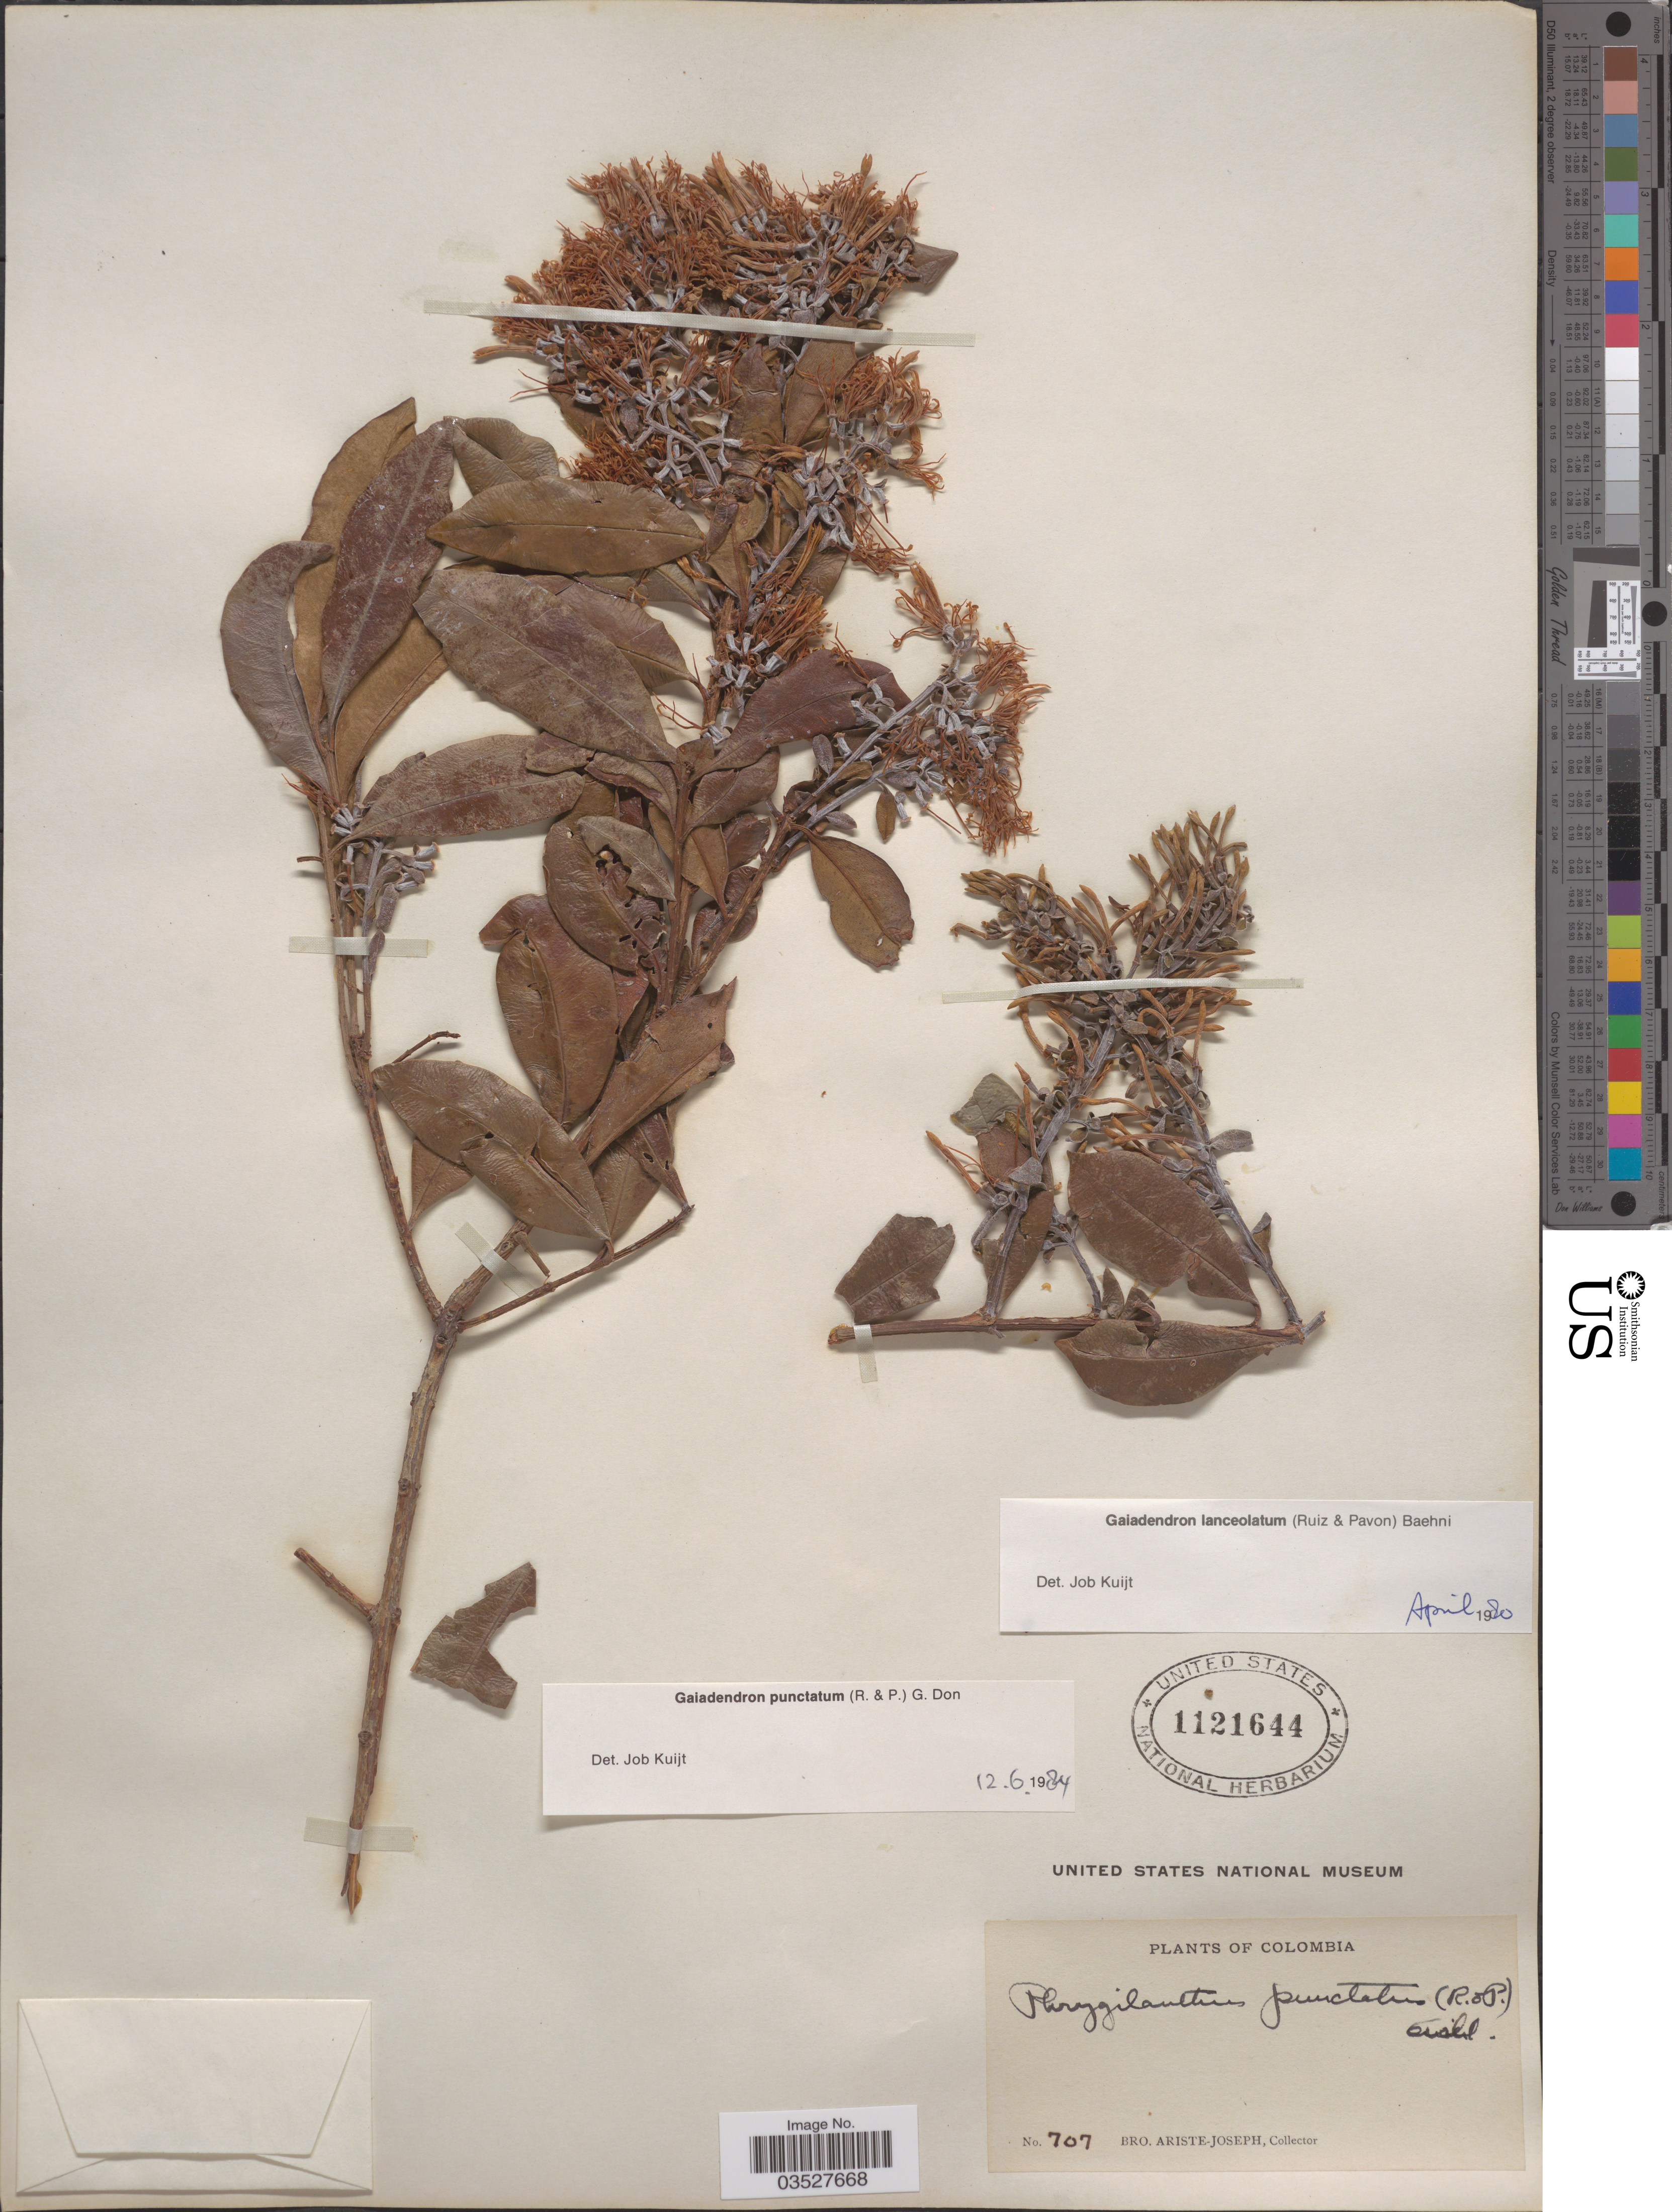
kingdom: Plantae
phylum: Tracheophyta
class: Magnoliopsida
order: Santalales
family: Loranthaceae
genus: Gaiadendron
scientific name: Gaiadendron punctatum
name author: (Ruiz & Pav.) G. Don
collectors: Bro. Ariste-Joseph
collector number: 707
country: Colombia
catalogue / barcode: US 1121644